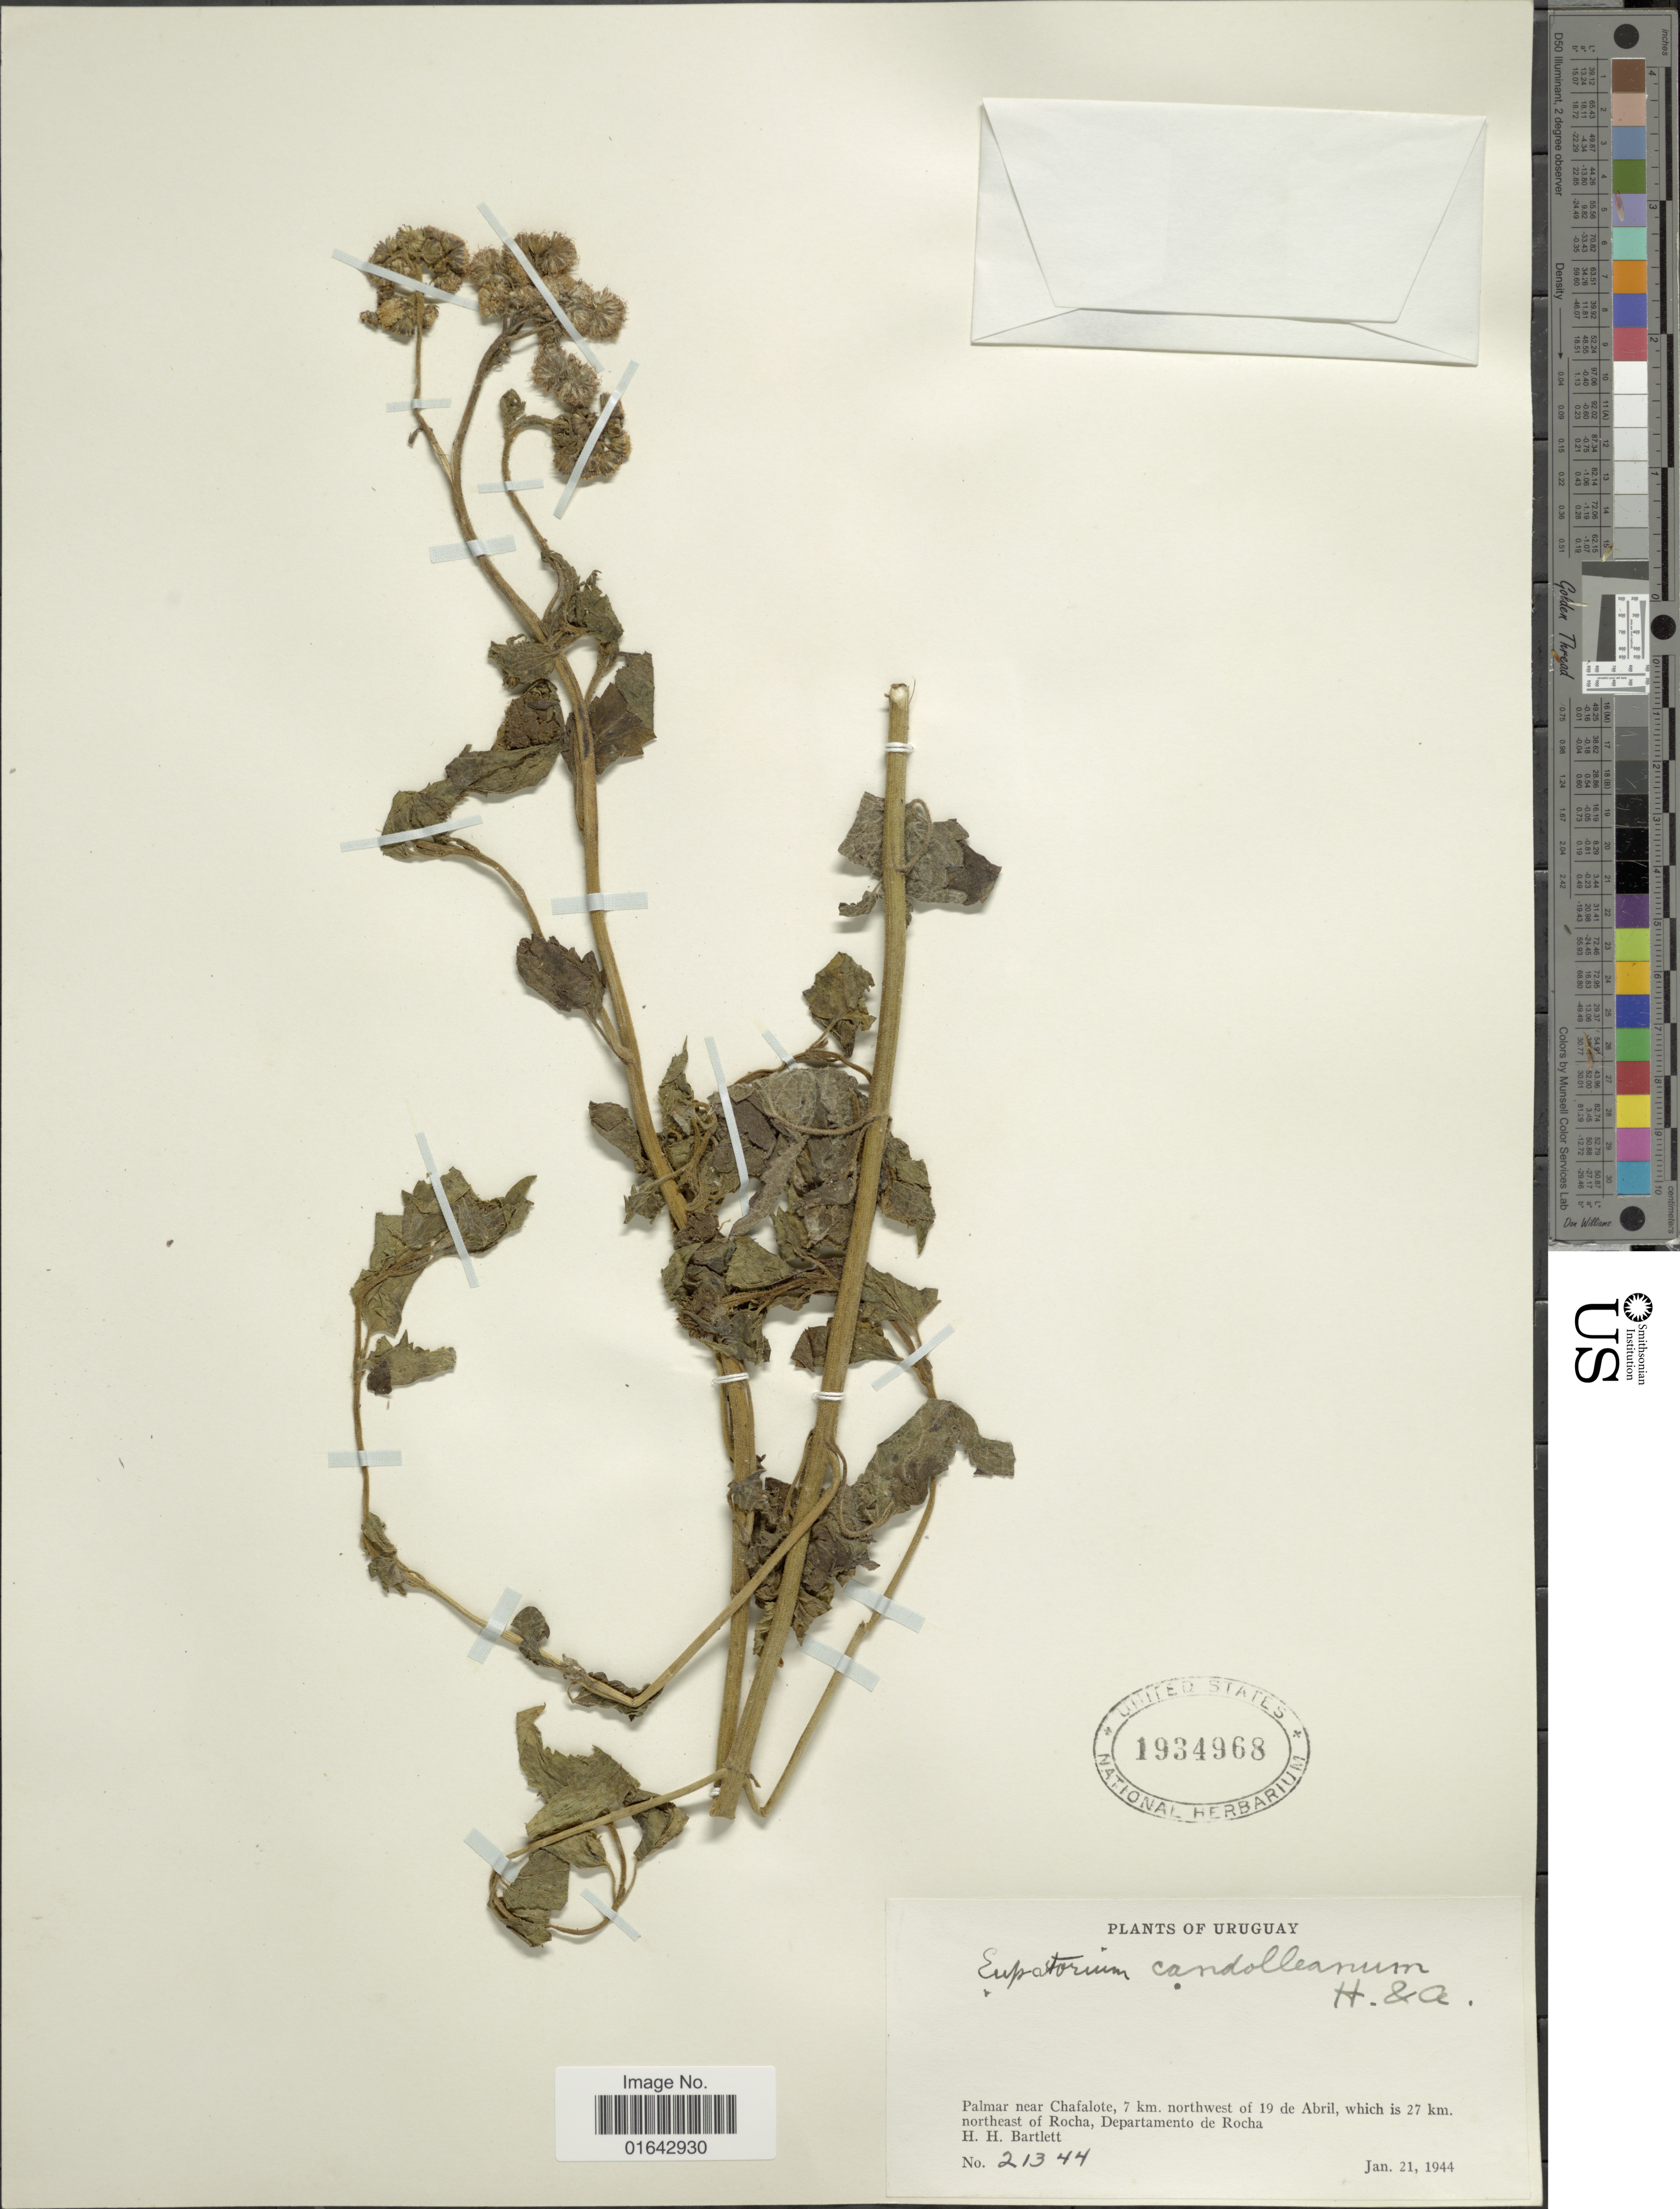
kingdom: Plantae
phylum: Tracheophyta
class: Magnoliopsida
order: Asterales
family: Asteraceae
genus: Barrosoa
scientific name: Barrosoa candolleana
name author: (Hook. & Arn.) R.M. King & H. Rob.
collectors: H. H. Bartlett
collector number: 21344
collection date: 1944-01-21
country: Uruguay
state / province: Rocha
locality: Palmar near Chafalote, 7 km. northwest of 19 de Abril, which is 27 km. northeast of Rocha, Departamento de Rocha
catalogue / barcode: US 1934968